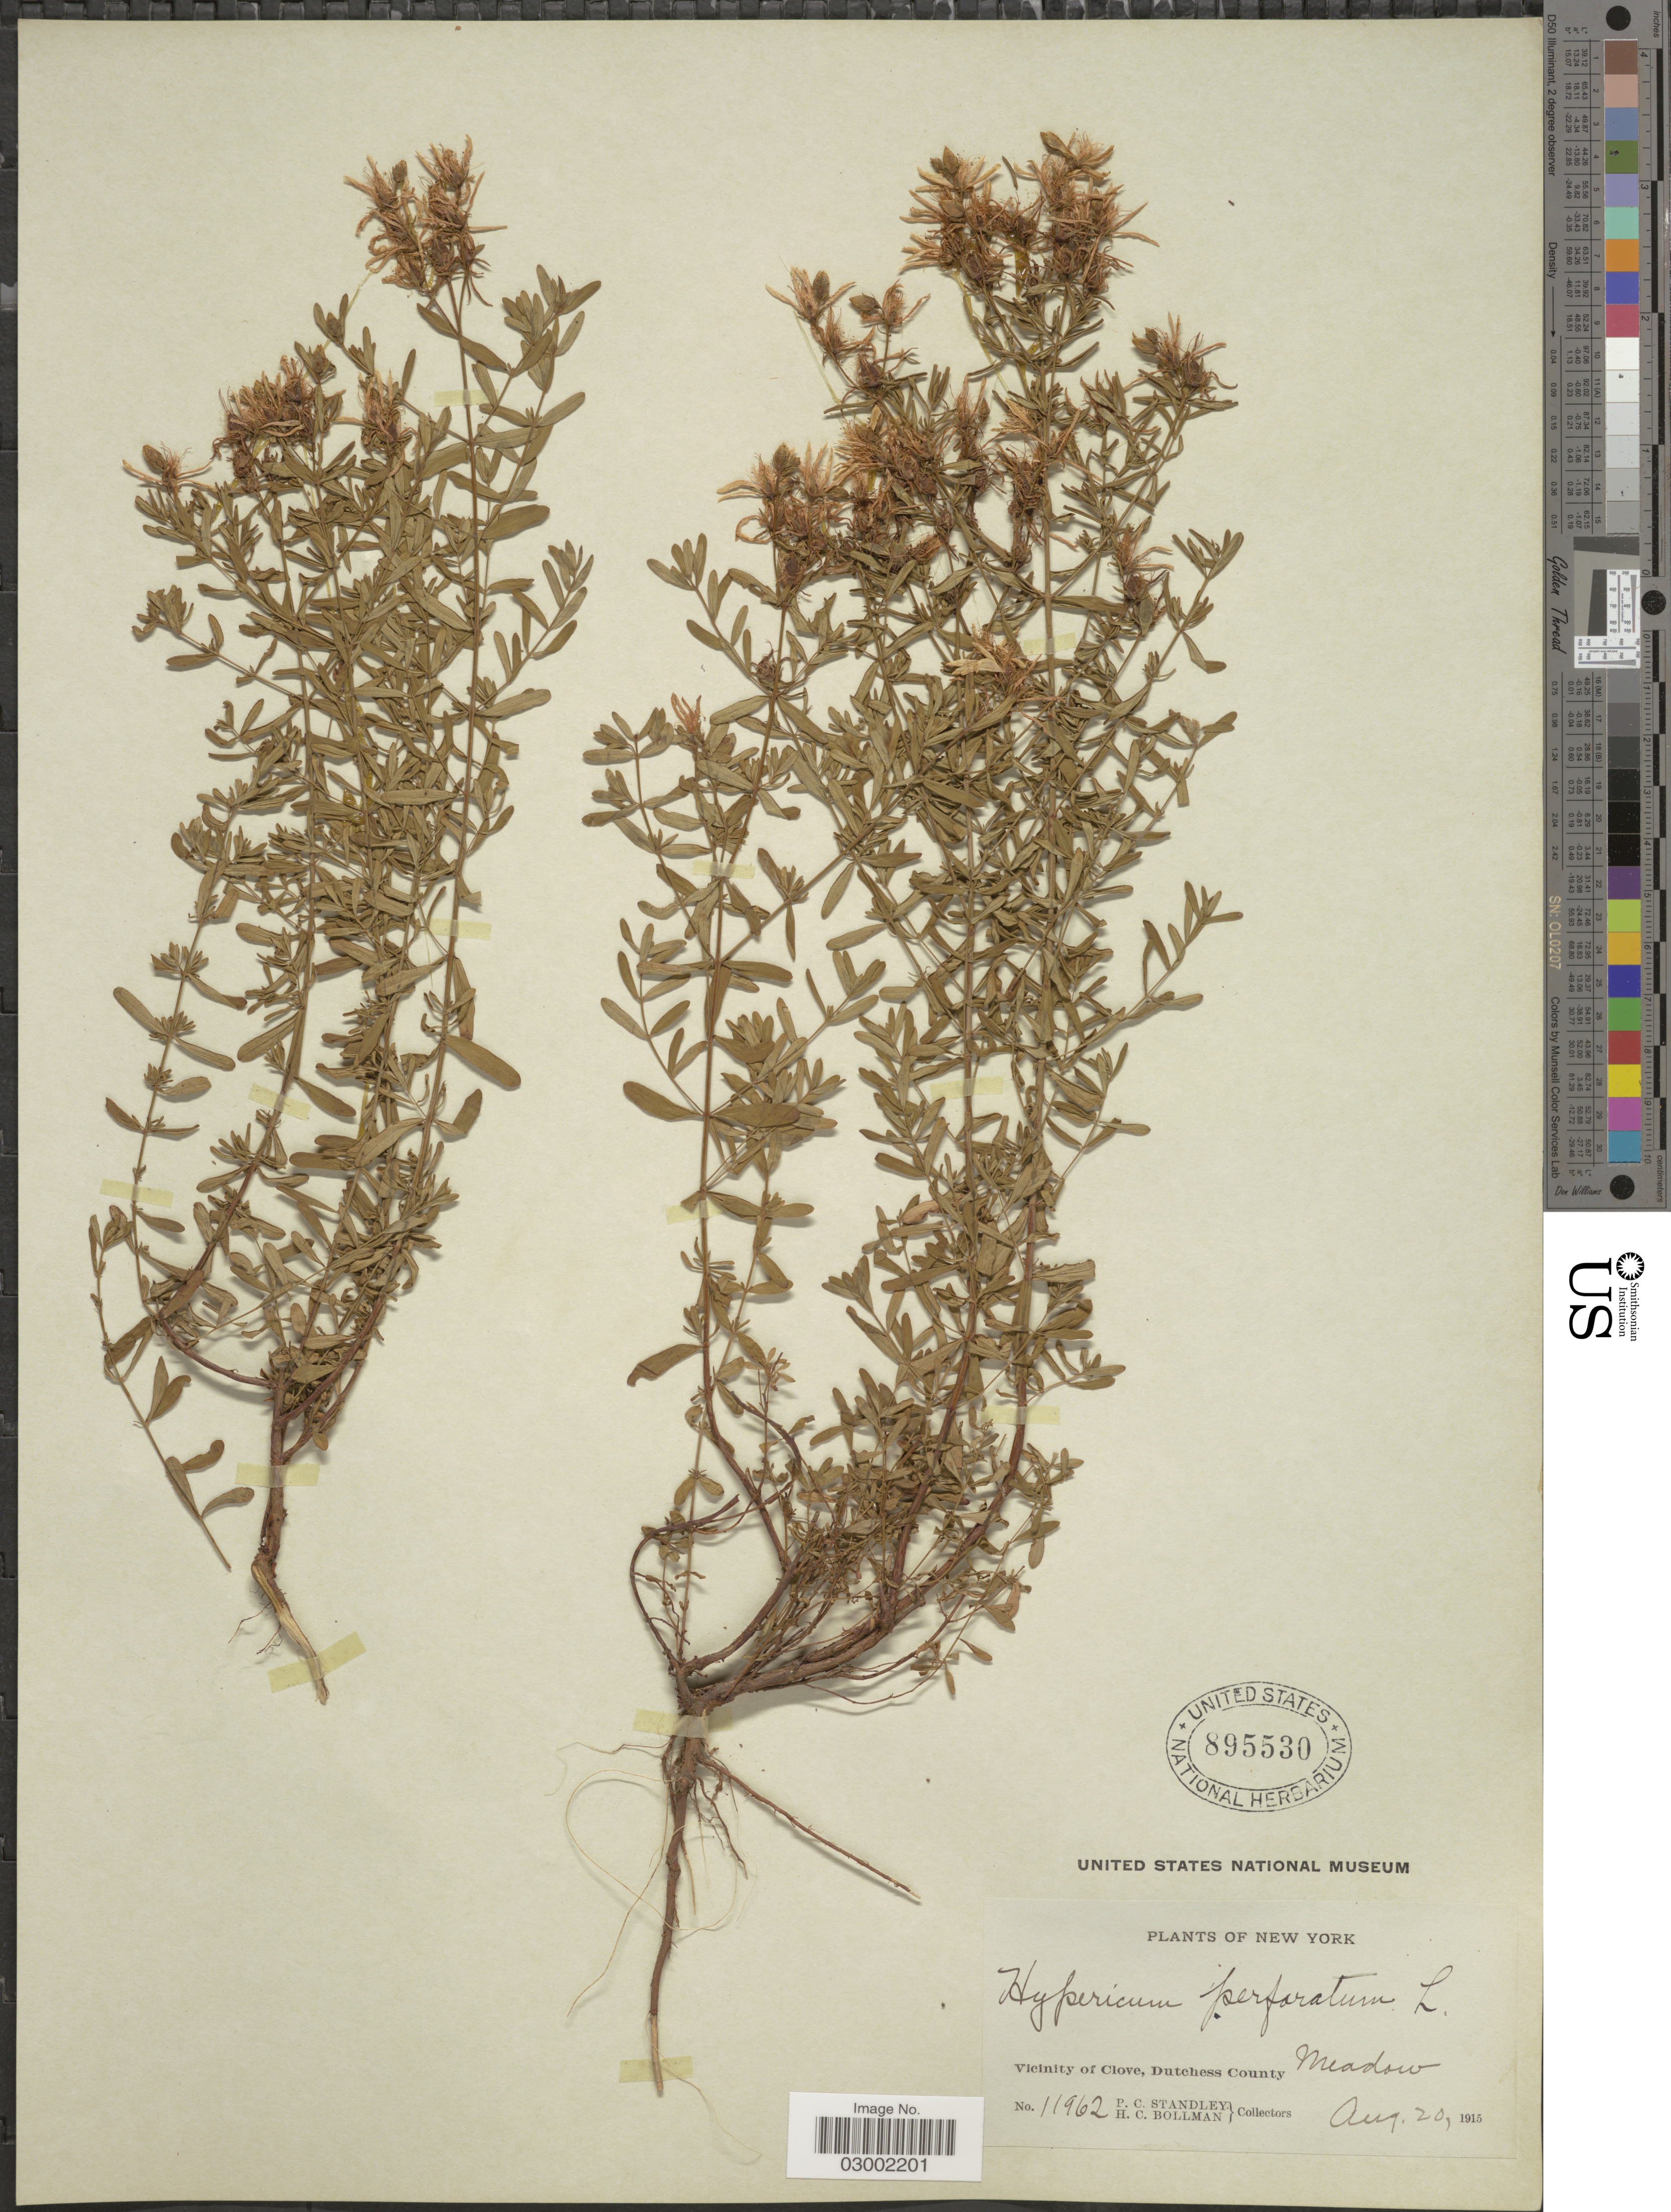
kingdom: Plantae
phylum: Tracheophyta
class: Magnoliopsida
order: Malpighiales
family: Hypericaceae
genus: Hypericum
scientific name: Hypericum perforatum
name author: L.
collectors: P. C. Standley & H. C. Bollman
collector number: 11962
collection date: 1915-08-20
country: United States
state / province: New York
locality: Vicinity of Clove, Dutchess County.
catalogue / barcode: US 895530